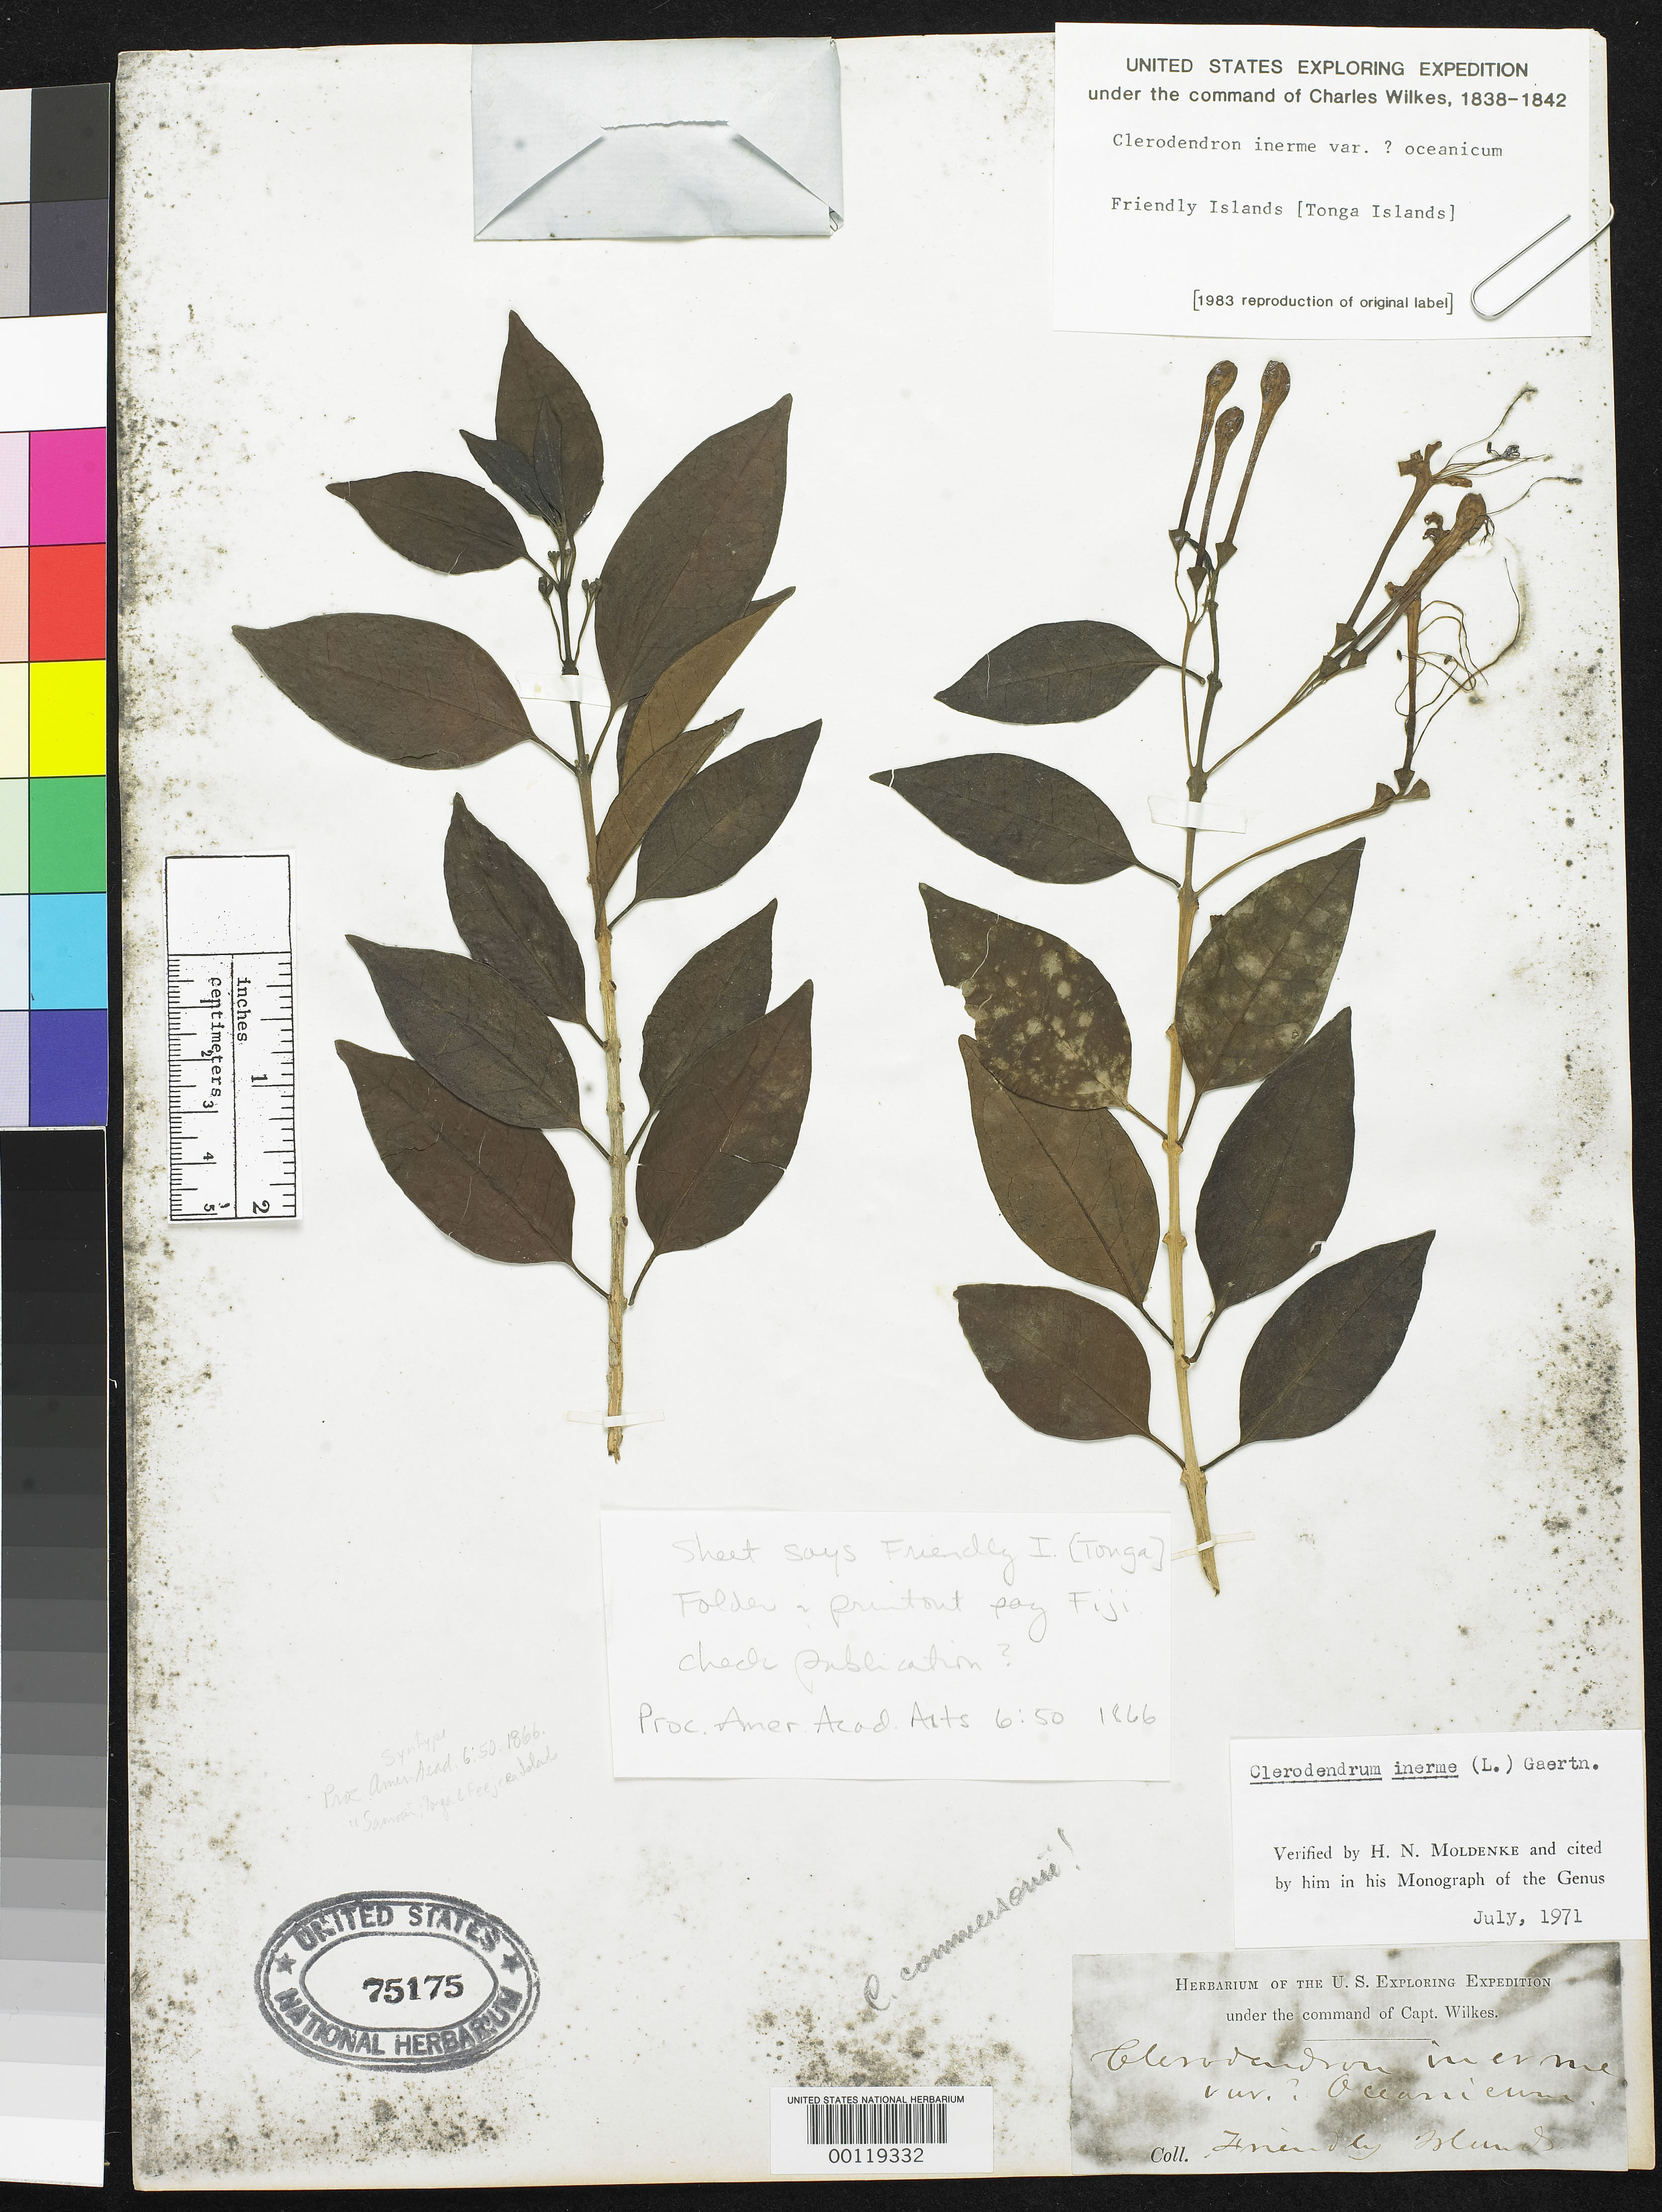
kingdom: Plantae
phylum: Tracheophyta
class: Magnoliopsida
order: Lamiales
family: Lamiaceae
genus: Clerodendrum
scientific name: Clerodendrum inerme var. oceanicum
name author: A. Gray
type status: Syntype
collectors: Wilkes Explor. Exped.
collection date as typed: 1838 to -- --- 1842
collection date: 1838/1842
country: Fiji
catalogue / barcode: US 75175